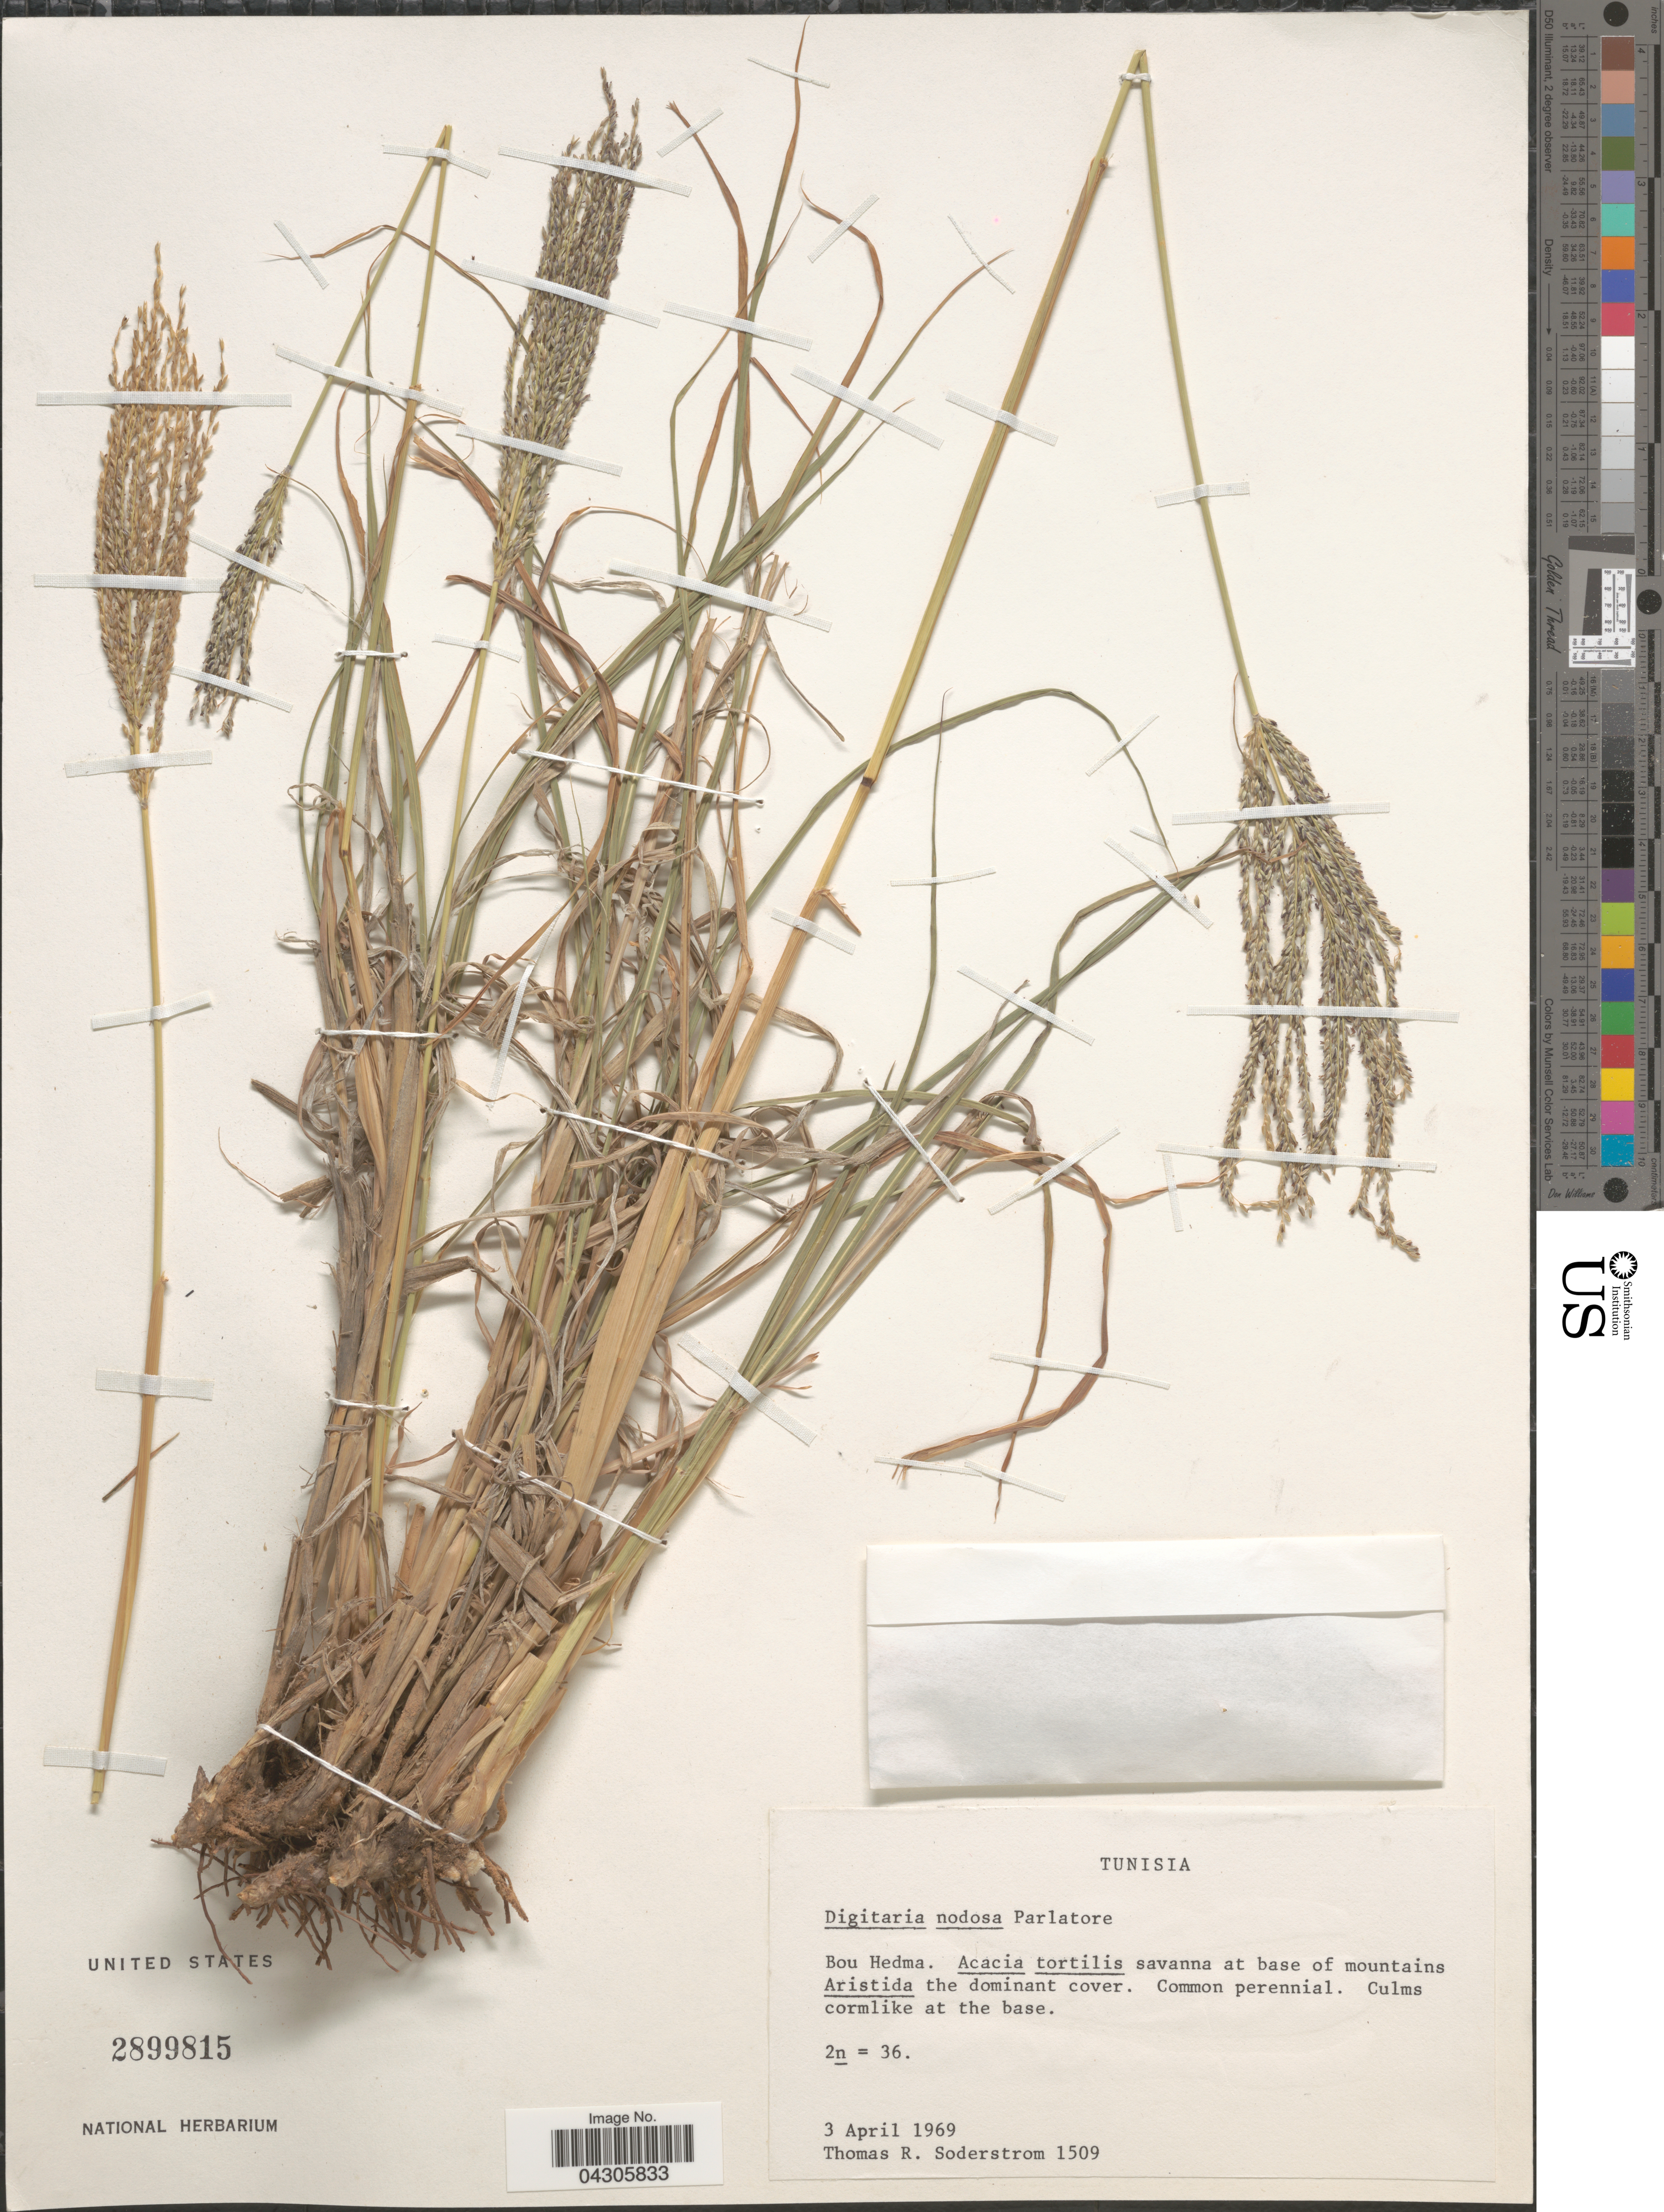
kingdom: Plantae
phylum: Tracheophyta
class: Liliopsida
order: Poales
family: Poaceae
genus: Digitaria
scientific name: Digitaria nodosa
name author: Parl.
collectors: T. R. Soderstrom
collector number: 1509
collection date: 1969-04-03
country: Tunisia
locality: Bou Hedma.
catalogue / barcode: US 2899815